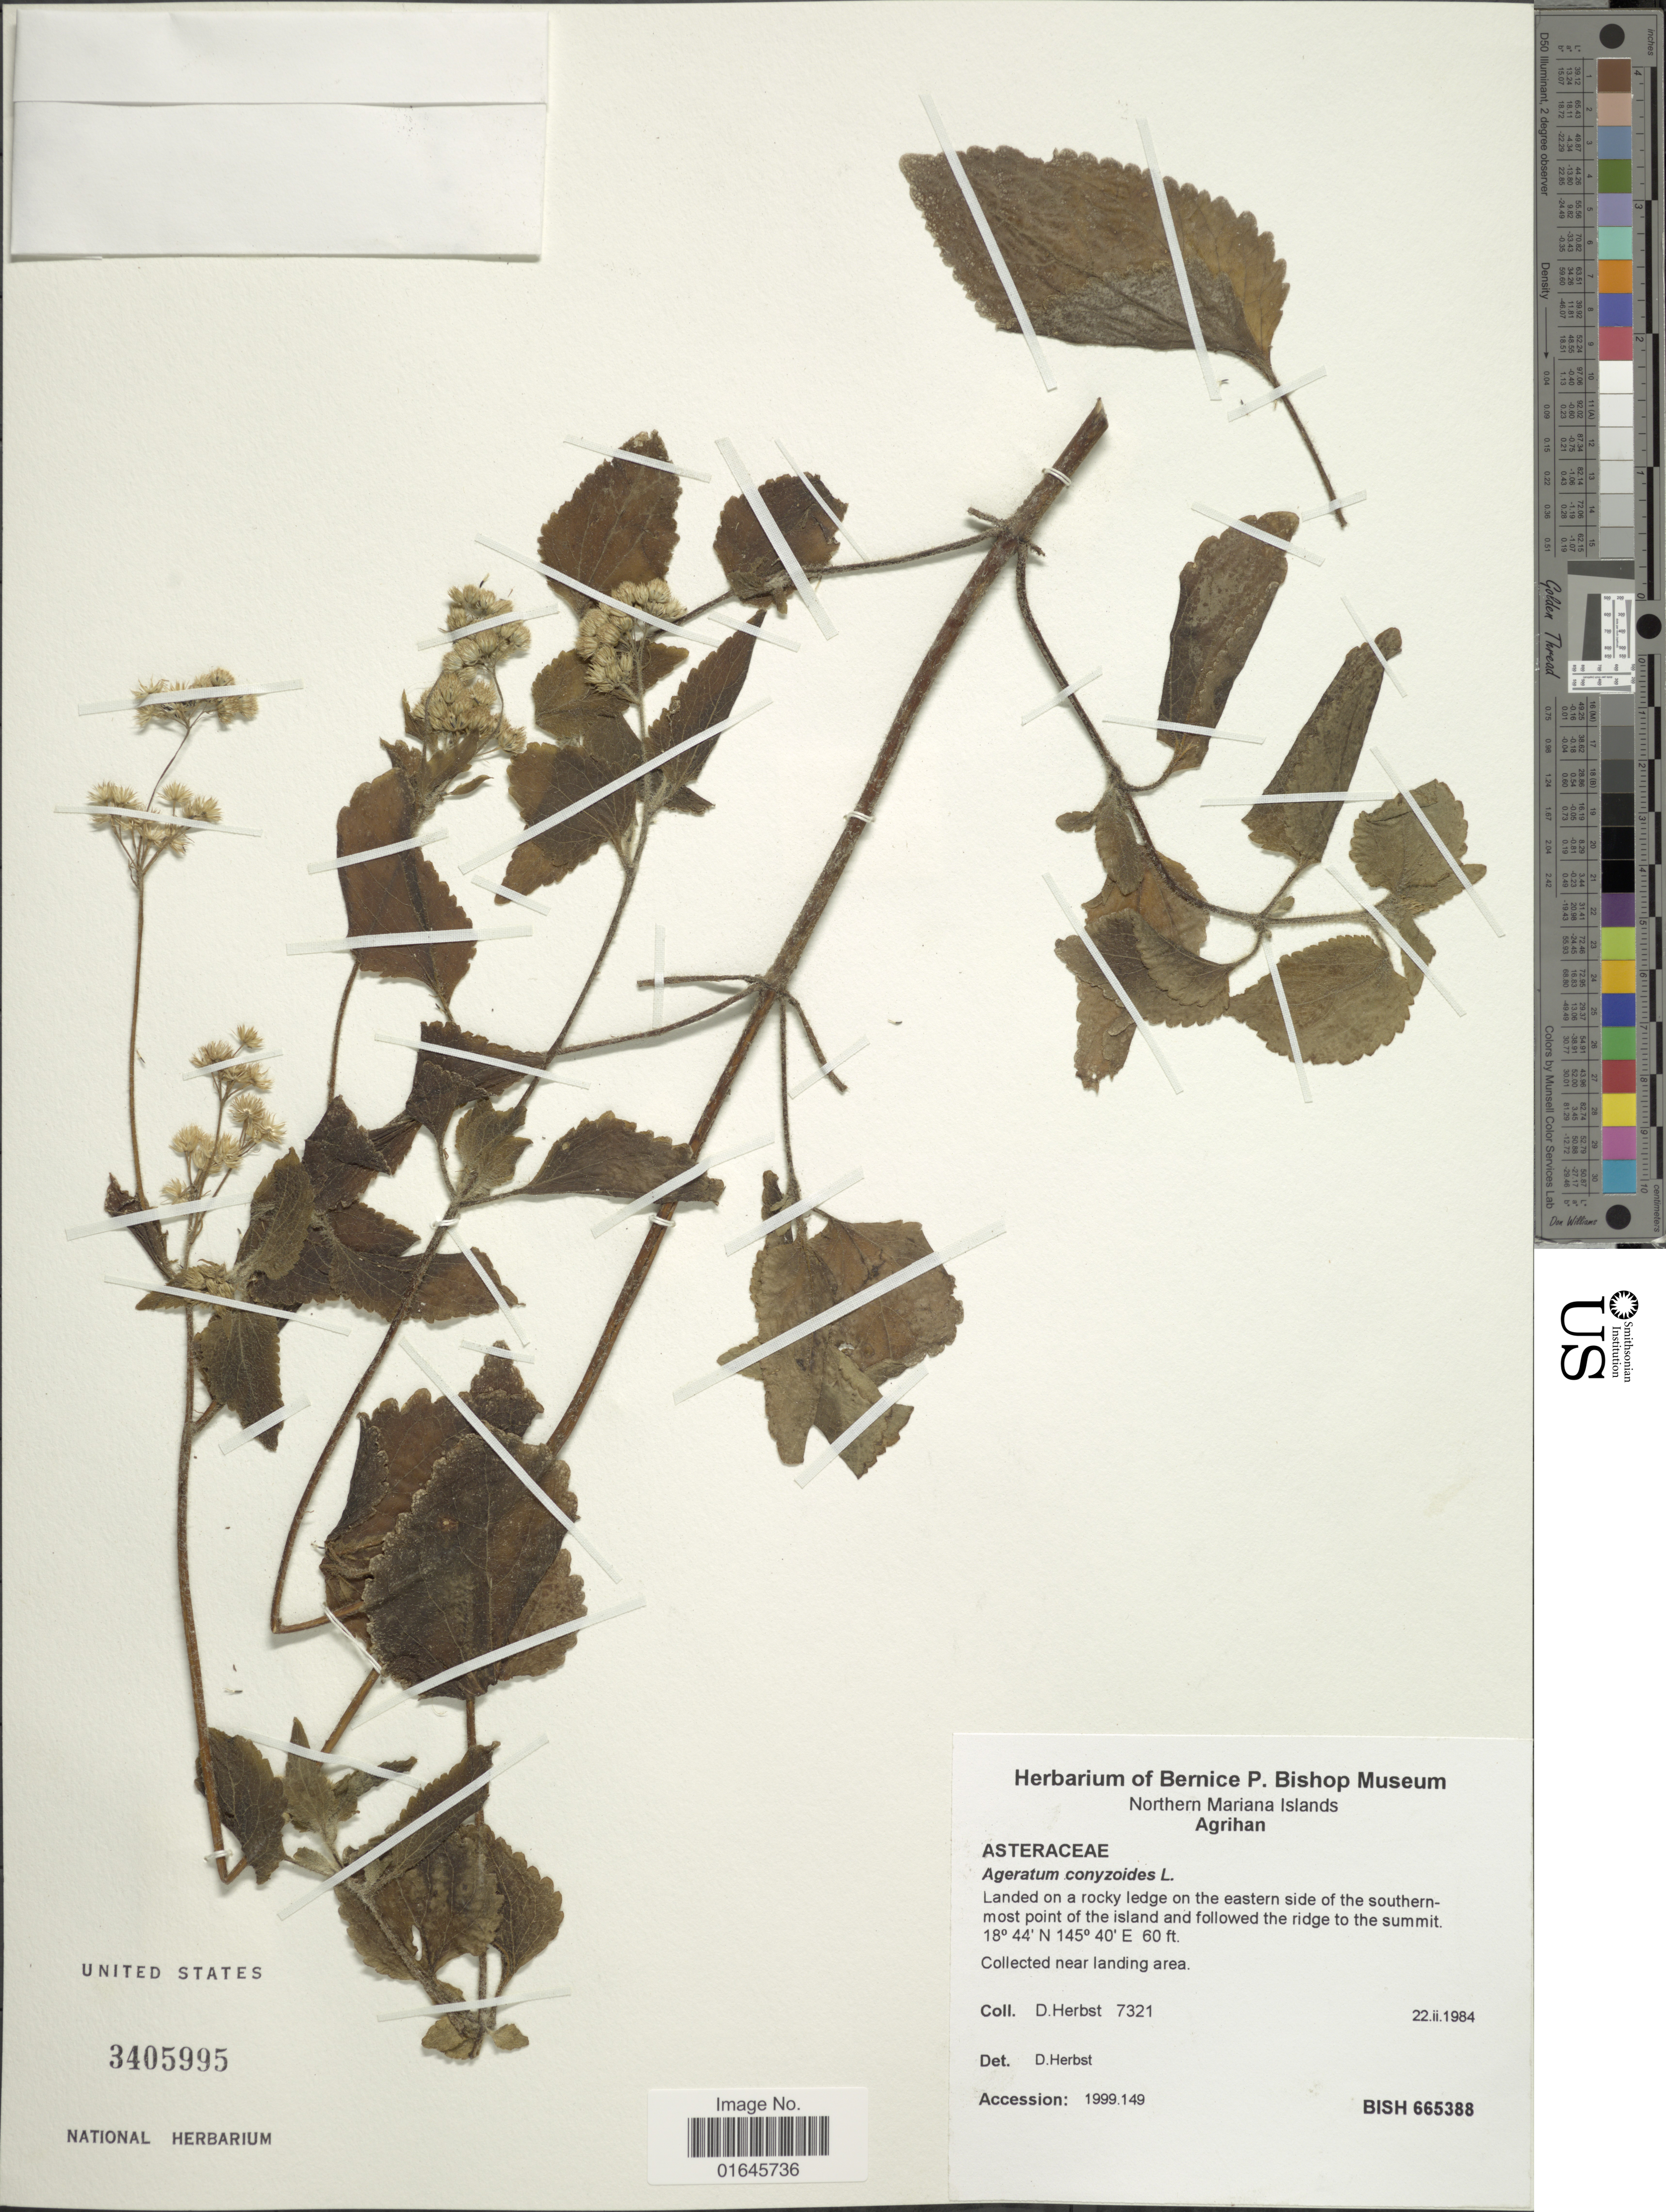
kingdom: Plantae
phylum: Tracheophyta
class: Magnoliopsida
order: Asterales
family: Asteraceae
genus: Ageratum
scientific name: Ageratum conyzoides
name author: L.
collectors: D. Herbst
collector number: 7321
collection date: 1984-02-22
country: Northern Mariana Islands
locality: Agrihan, Landed on an rocky ledge on the eastern side of the southern most point of the island and followed the ridge to the summit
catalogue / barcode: US 3405995